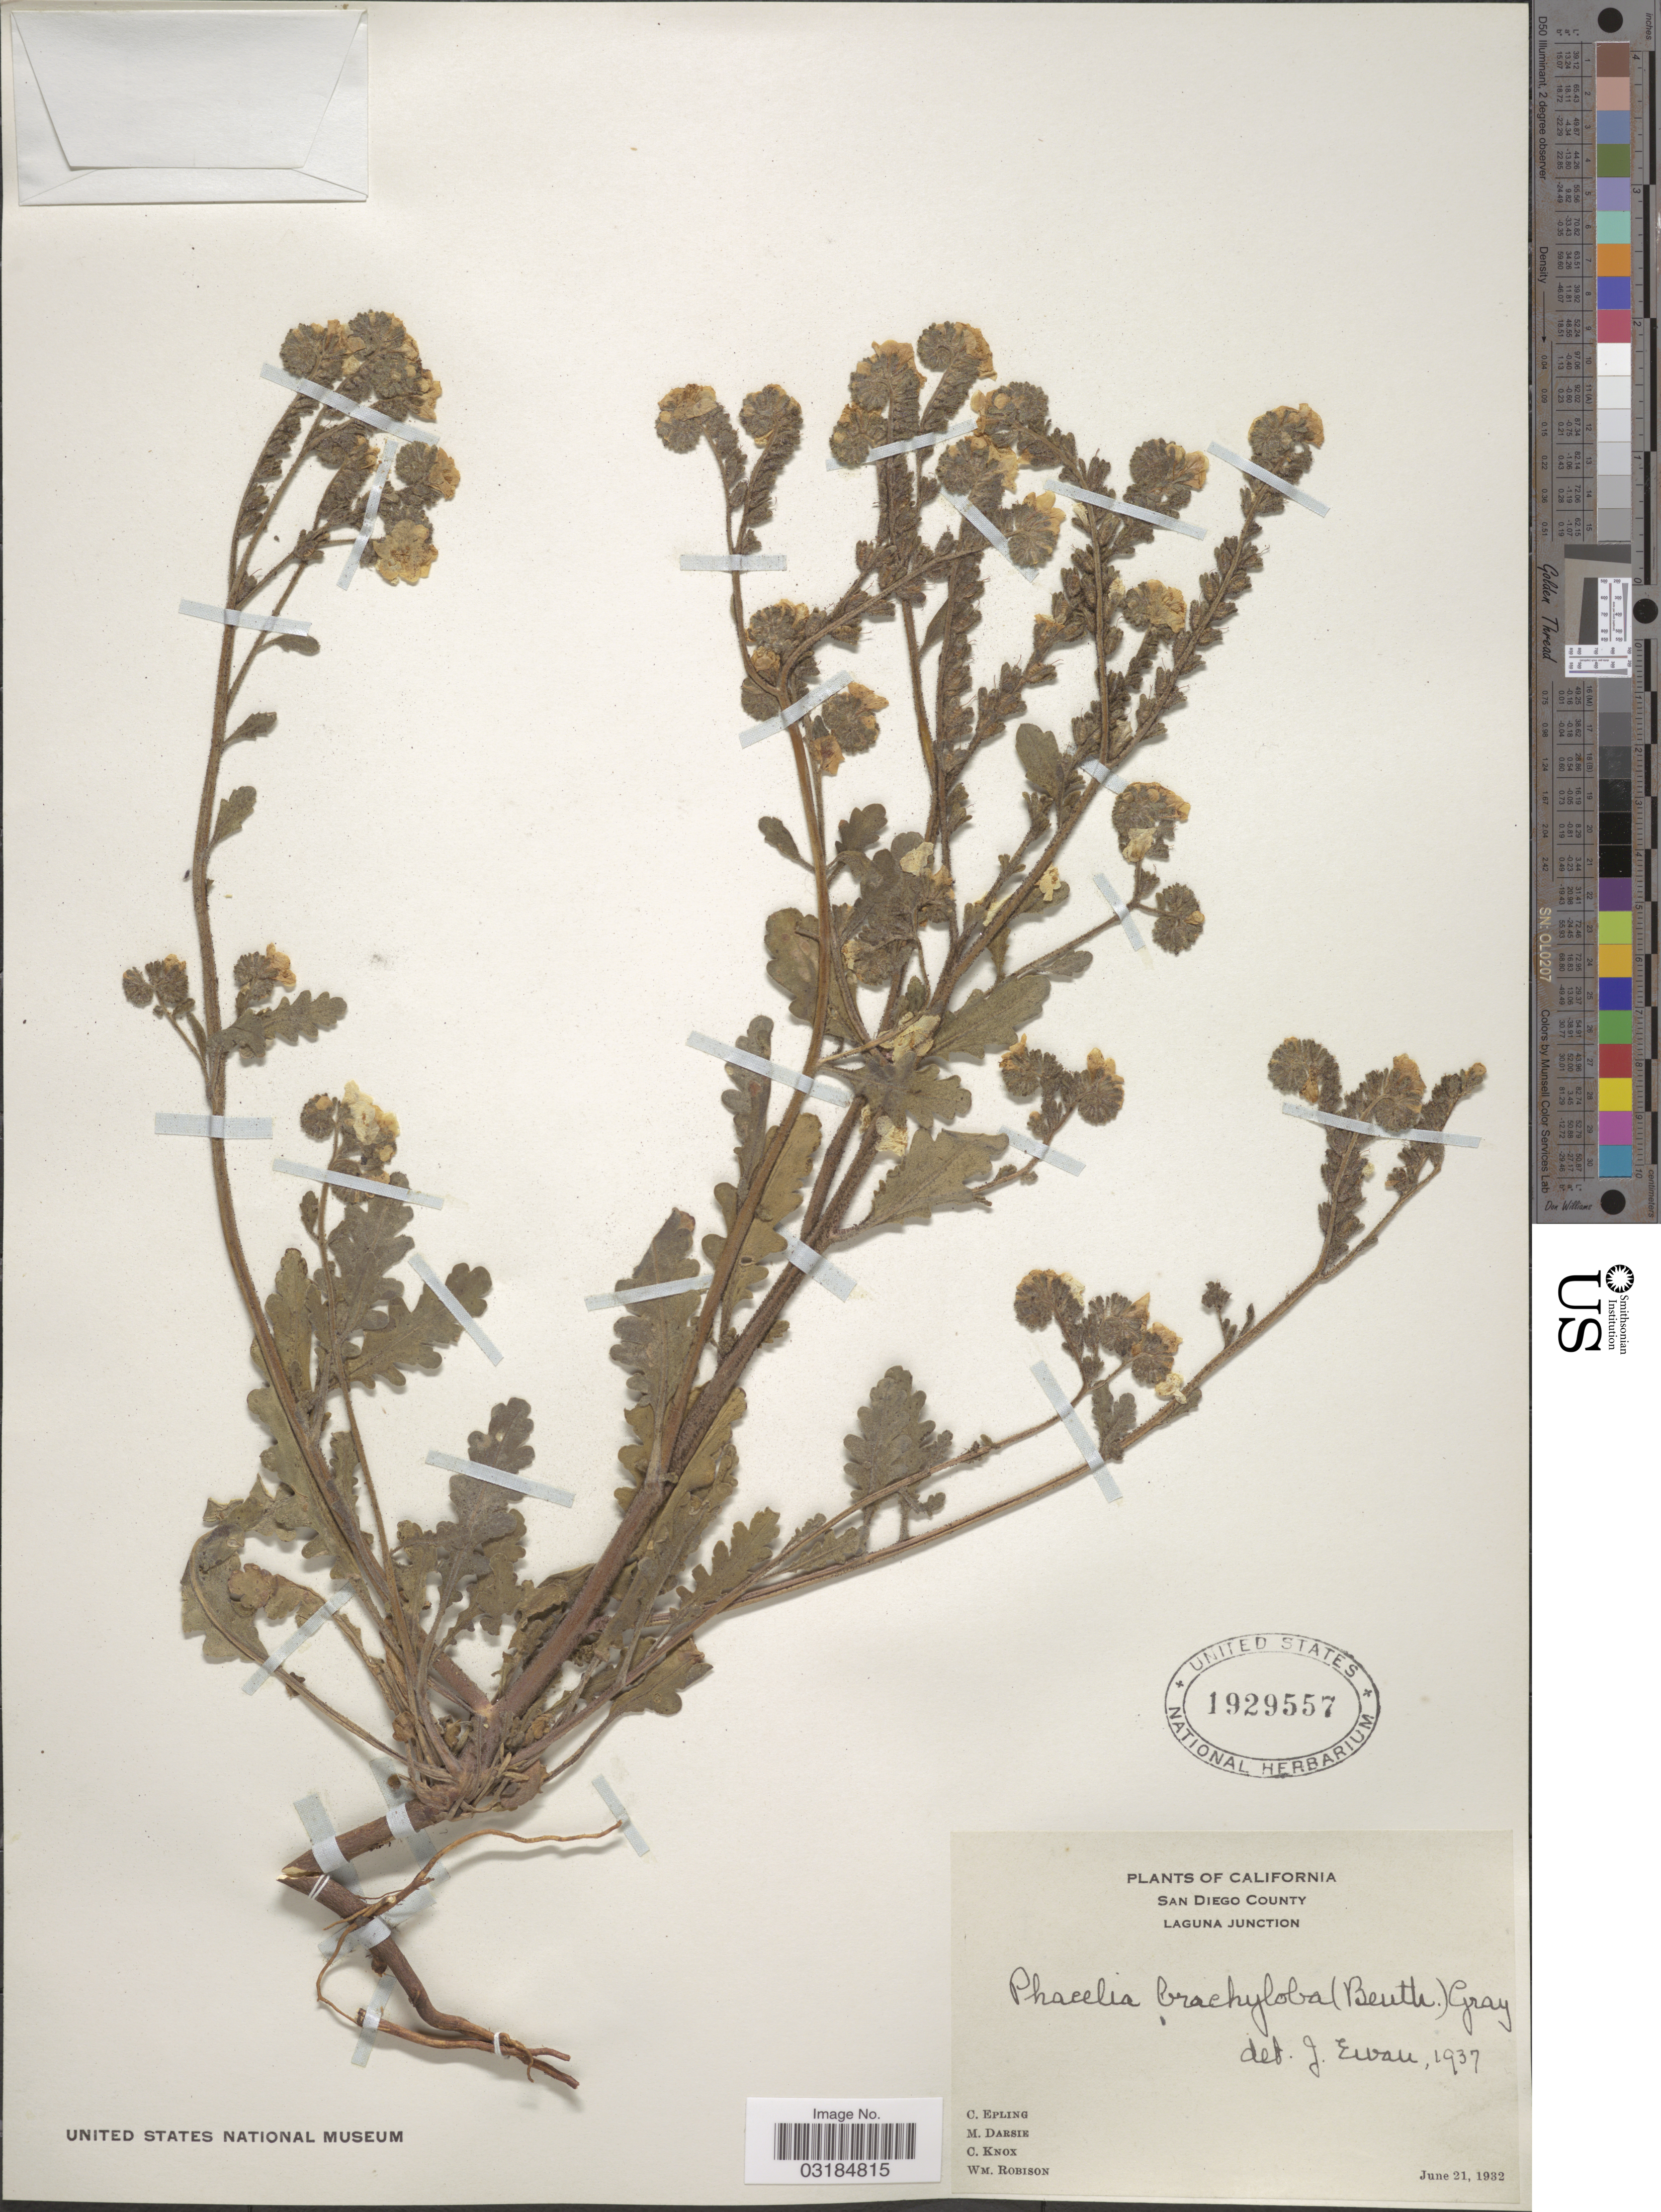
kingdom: Plantae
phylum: Tracheophyta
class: Magnoliopsida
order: Boraginales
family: Hydrophyllaceae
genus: Phacelia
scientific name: Phacelia brachyloba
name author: (Benth.) A. Gray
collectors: C. C. Epling, M. Darsie, C. Knox & W. Robison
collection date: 1932-06-21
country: United States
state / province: California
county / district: San Diego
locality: San Diego County, Laguna Junction.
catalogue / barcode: US 1929557